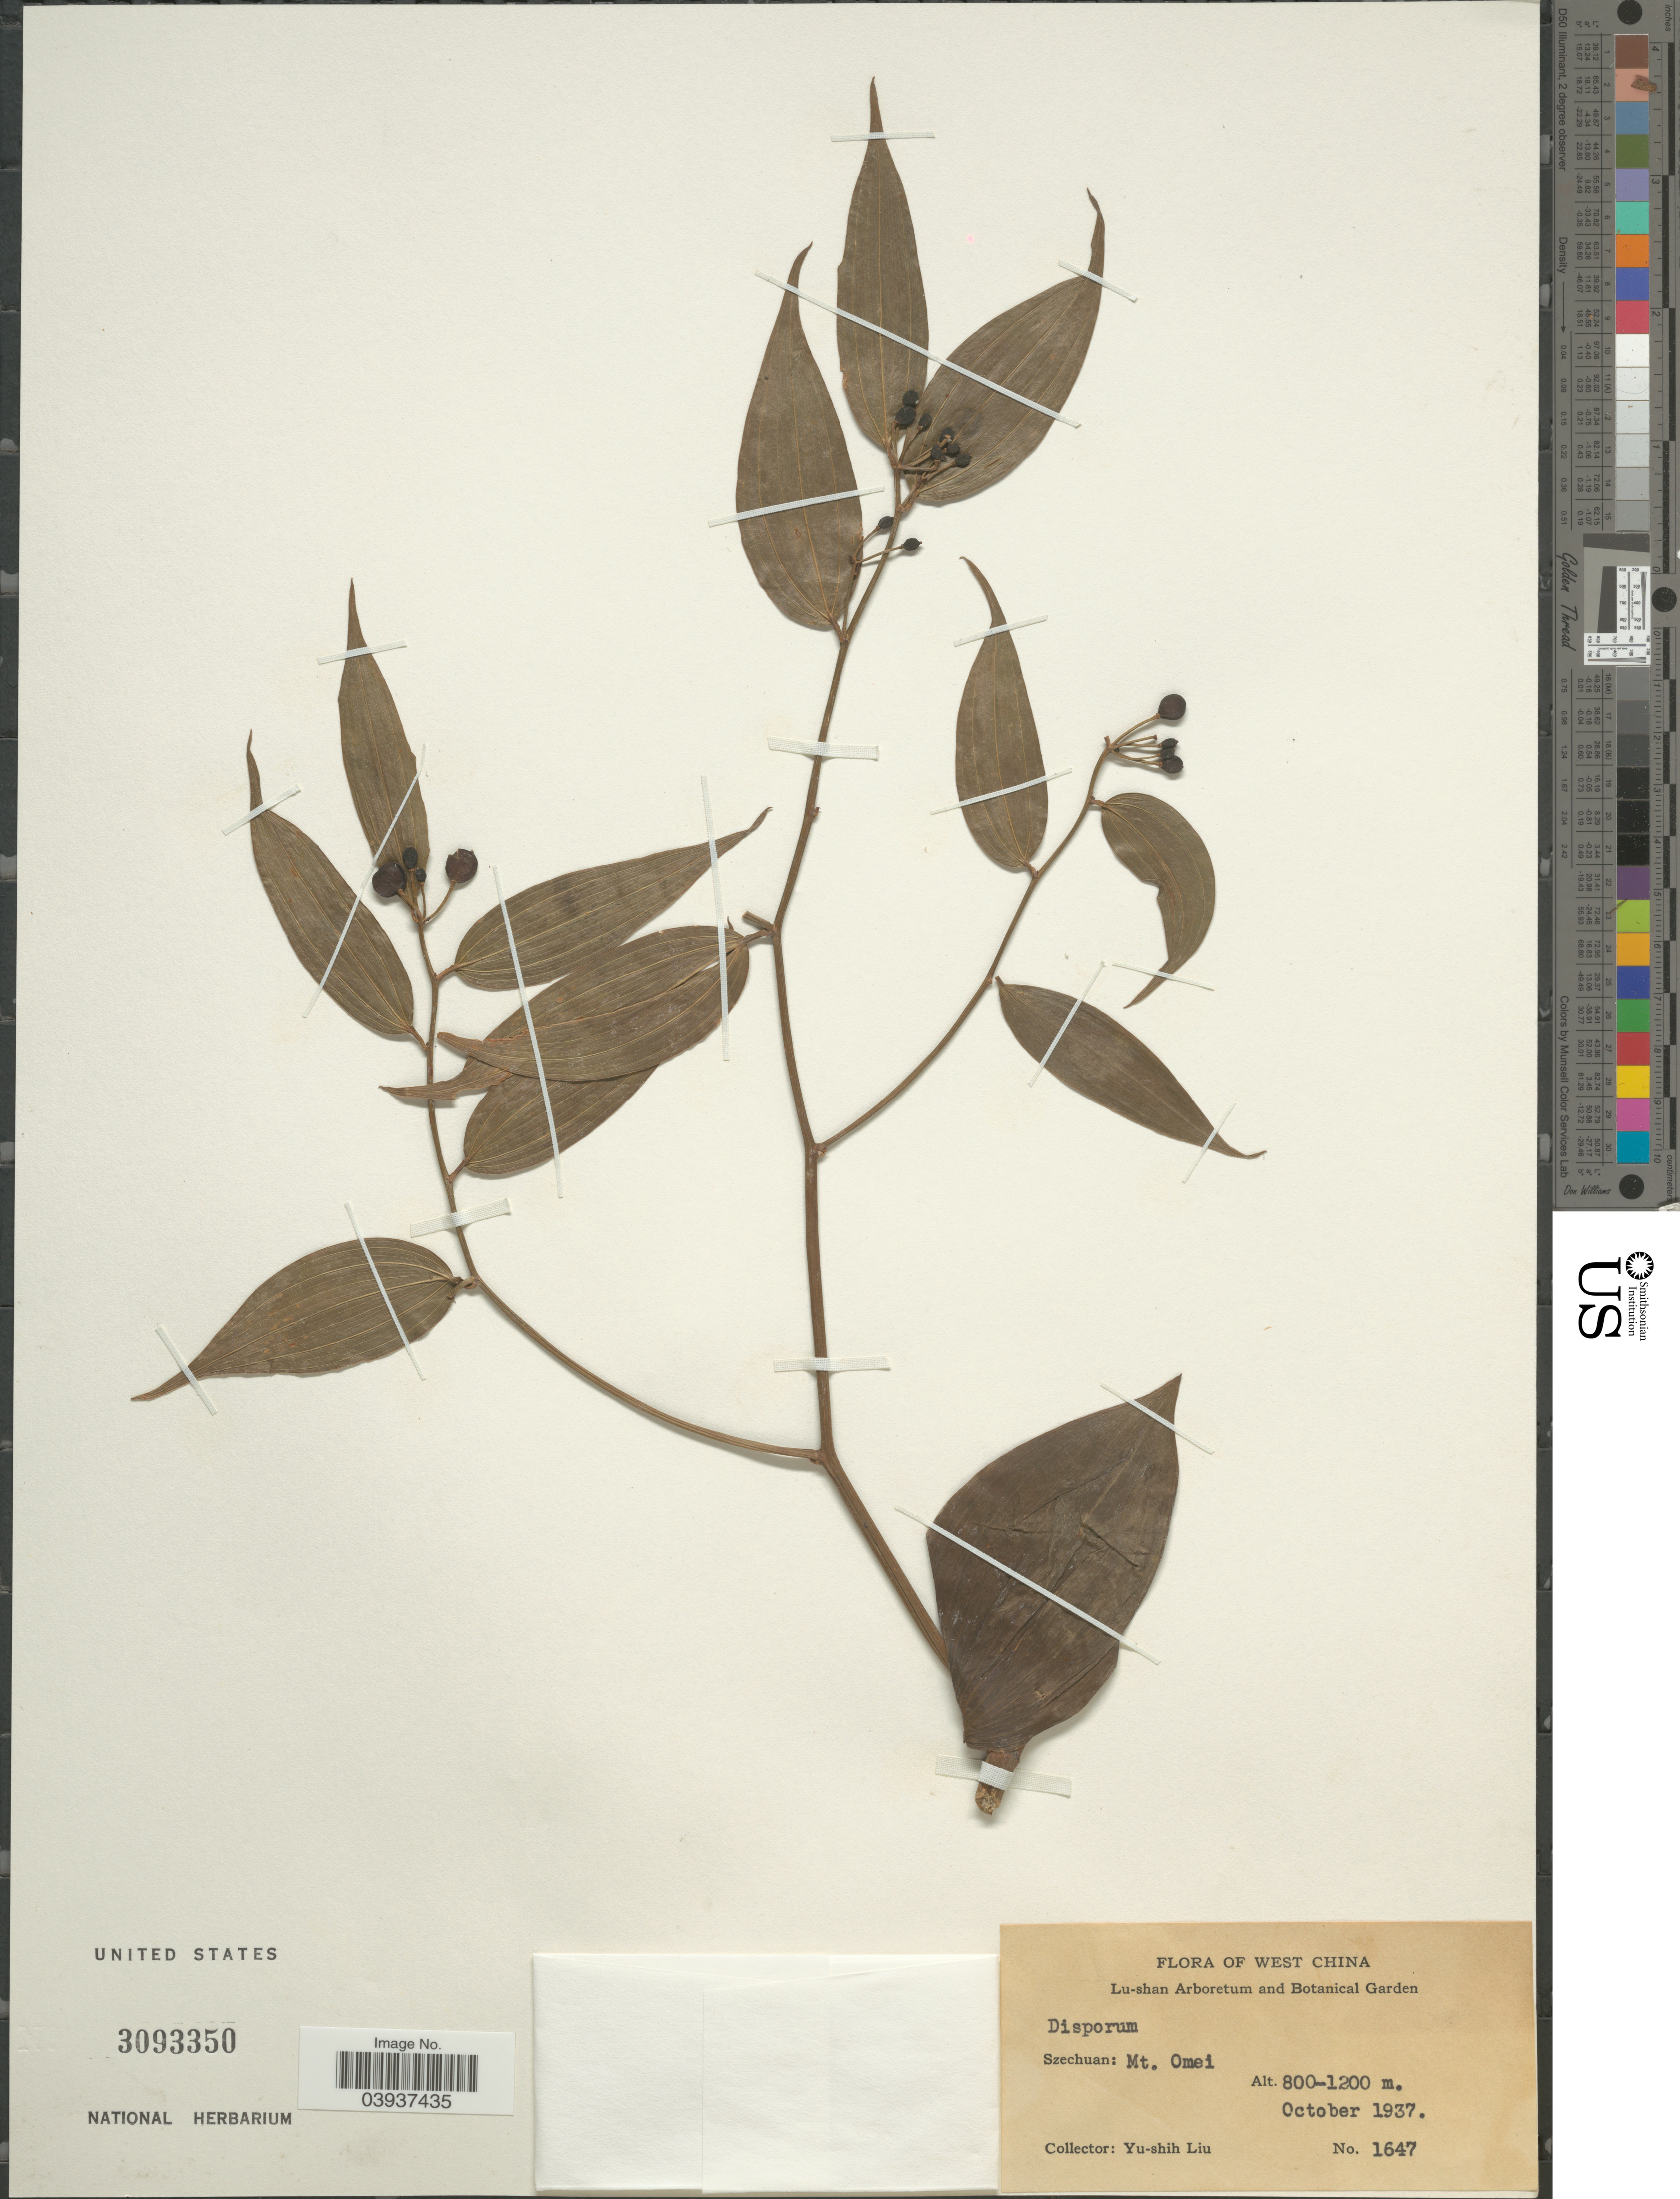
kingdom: Plantae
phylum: Tracheophyta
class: Liliopsida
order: Liliales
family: Colchicaceae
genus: Disporum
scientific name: Disporum sp.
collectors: Y.-S. Liu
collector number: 1647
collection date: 1937-10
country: China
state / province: Sichuan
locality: West China. Szechuan: Mt. Omei.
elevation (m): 800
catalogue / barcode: US 3093350